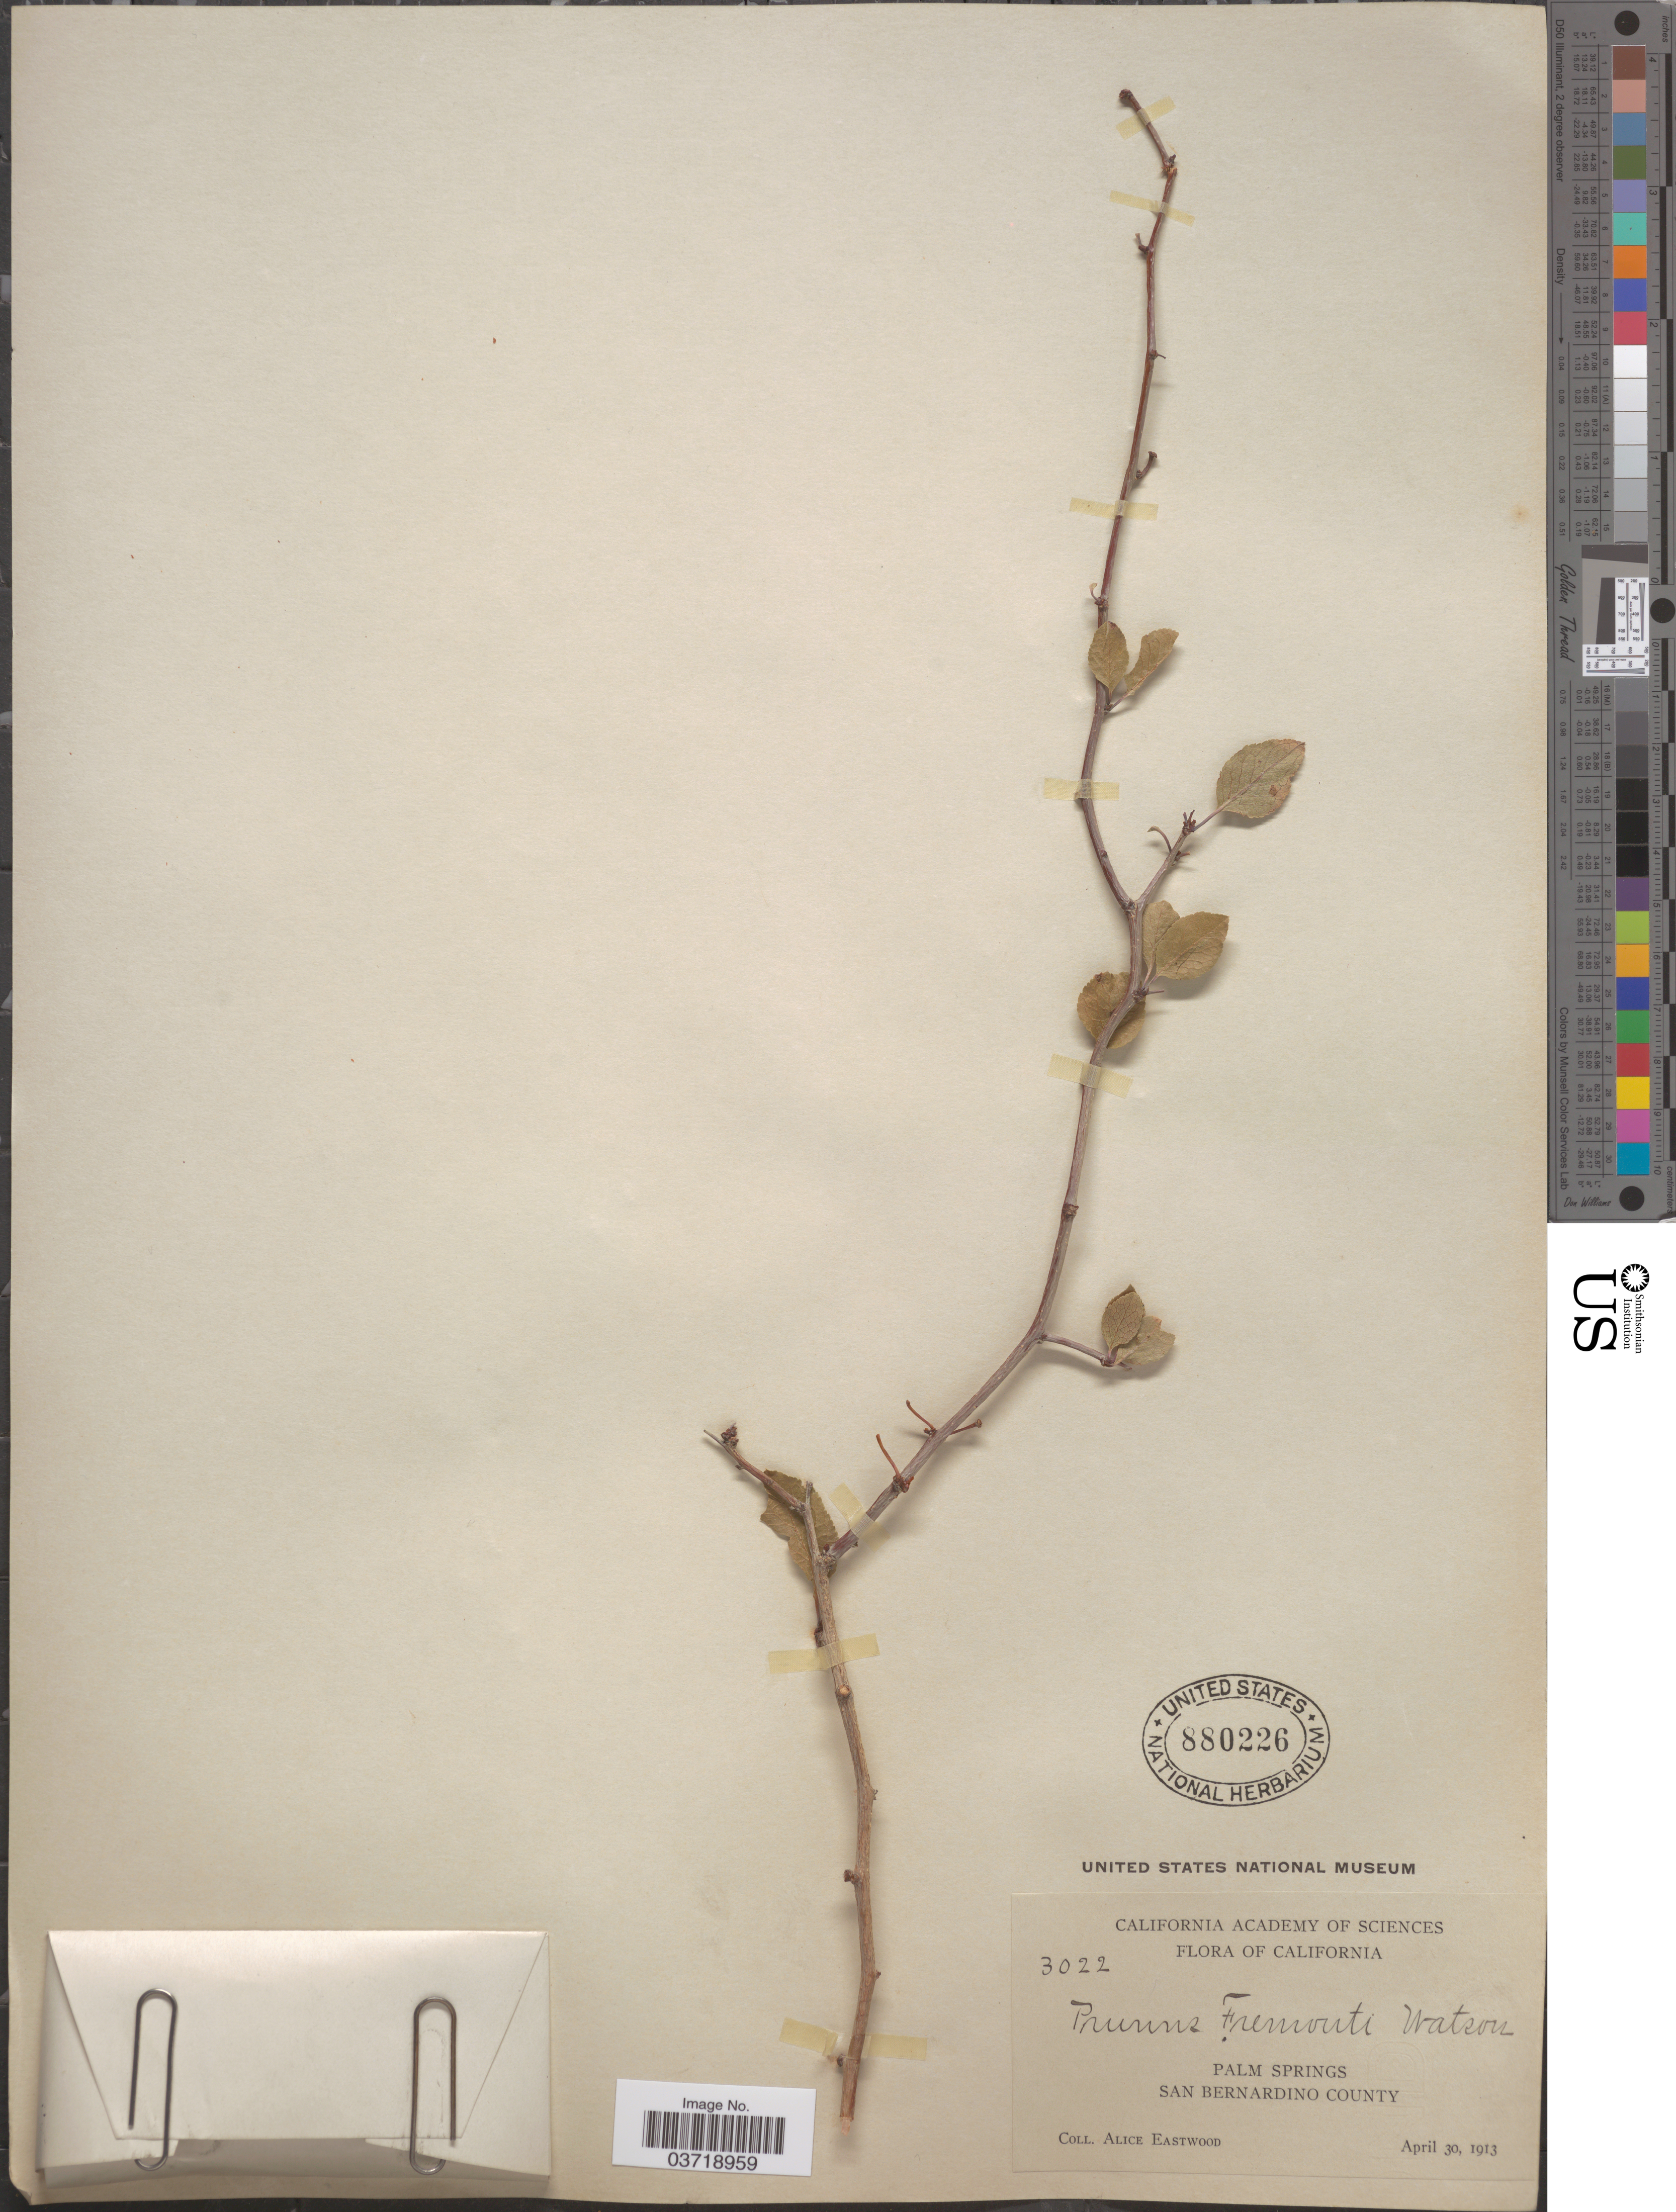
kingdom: Plantae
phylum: Tracheophyta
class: Magnoliopsida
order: Rosales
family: Rosaceae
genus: Prunus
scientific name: Prunus fremontii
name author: S. Watson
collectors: A. Eastwood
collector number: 3022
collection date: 1913-04-30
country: United States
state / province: California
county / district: San Bernardino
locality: Palm Springs. San Bernardino County.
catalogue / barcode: US 880226